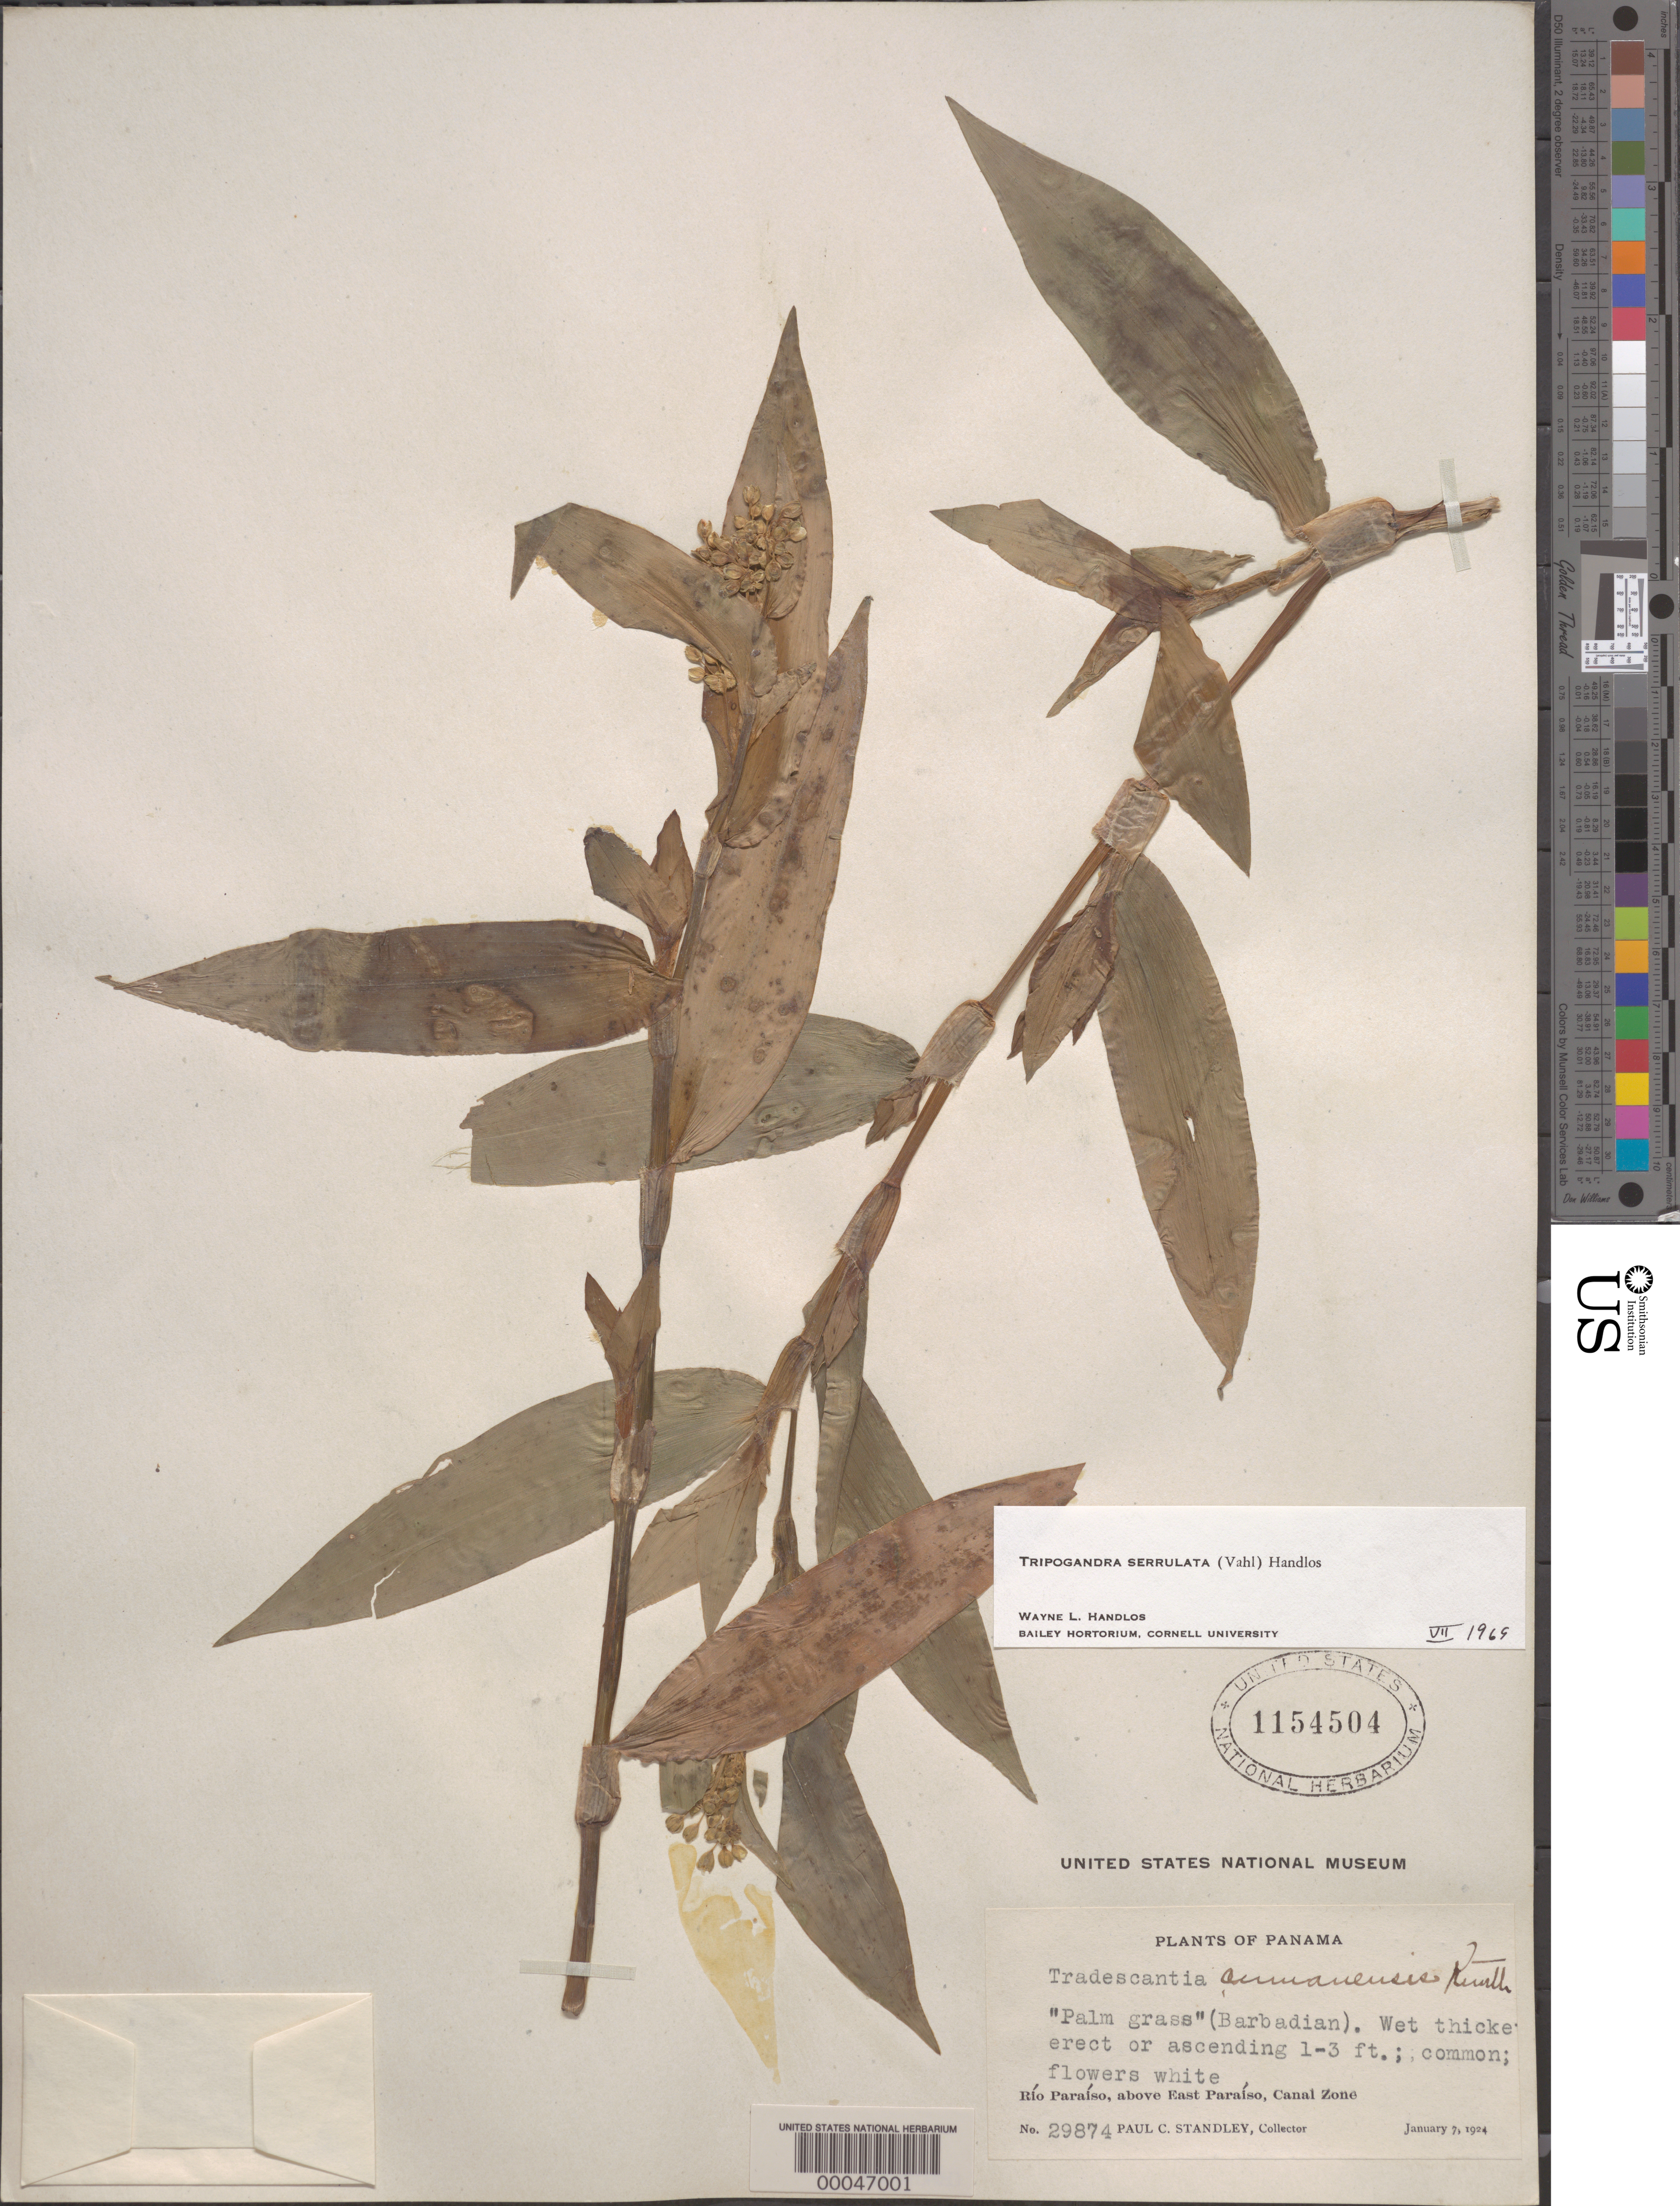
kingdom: Plantae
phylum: Tracheophyta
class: Liliopsida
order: Commelinales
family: Commelinaceae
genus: Tripogandra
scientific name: Tripogandra serrulata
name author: (Vahl) Handlos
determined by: Handlos, W. L.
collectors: P. C. Standley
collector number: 29874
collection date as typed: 07 Jan 1924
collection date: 1924-01-07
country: Panama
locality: Rio Paraiso, above E Paraiso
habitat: Wet thicket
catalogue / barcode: US 1154504